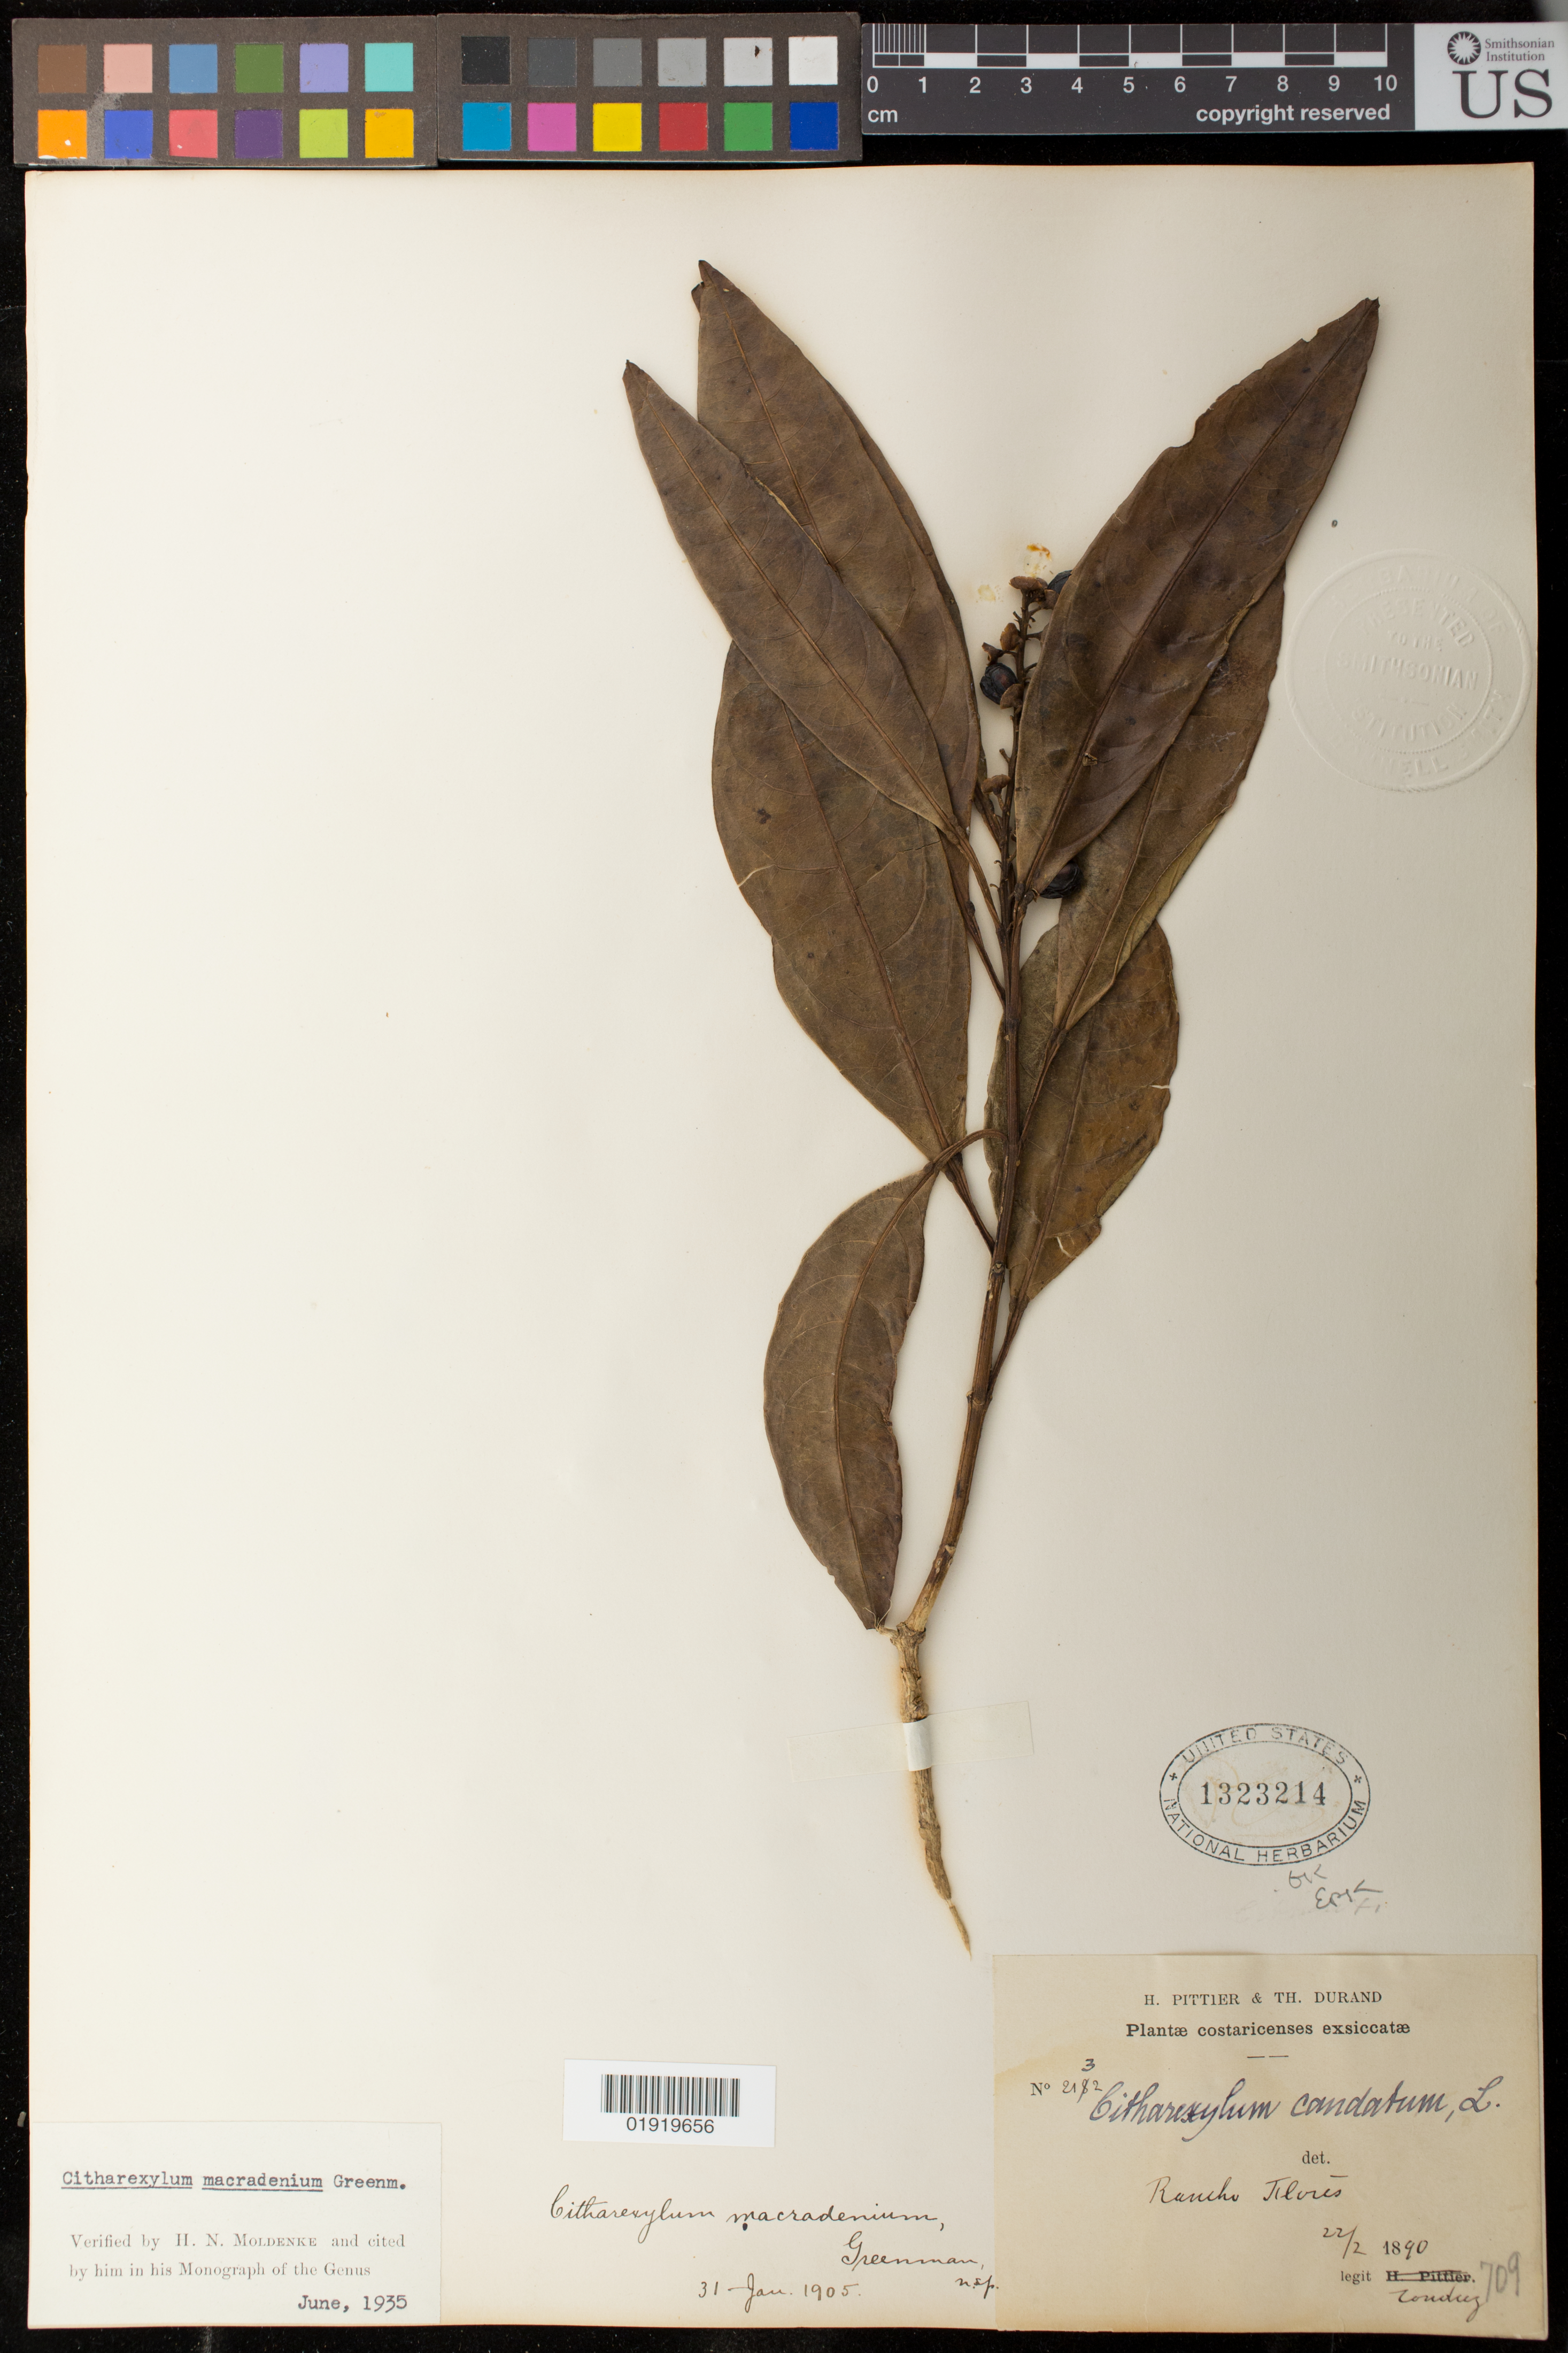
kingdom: Plantae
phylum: Tracheophyta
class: Magnoliopsida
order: Lamiales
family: Verbenaceae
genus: Citharexylum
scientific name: Citharexylum macradenium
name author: Greenm.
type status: Isosyntype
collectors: A. Tonduz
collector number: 2132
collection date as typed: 22 Feb 1890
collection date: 1890-02-22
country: Costa Rica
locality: Rancho Flores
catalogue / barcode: US 1323214